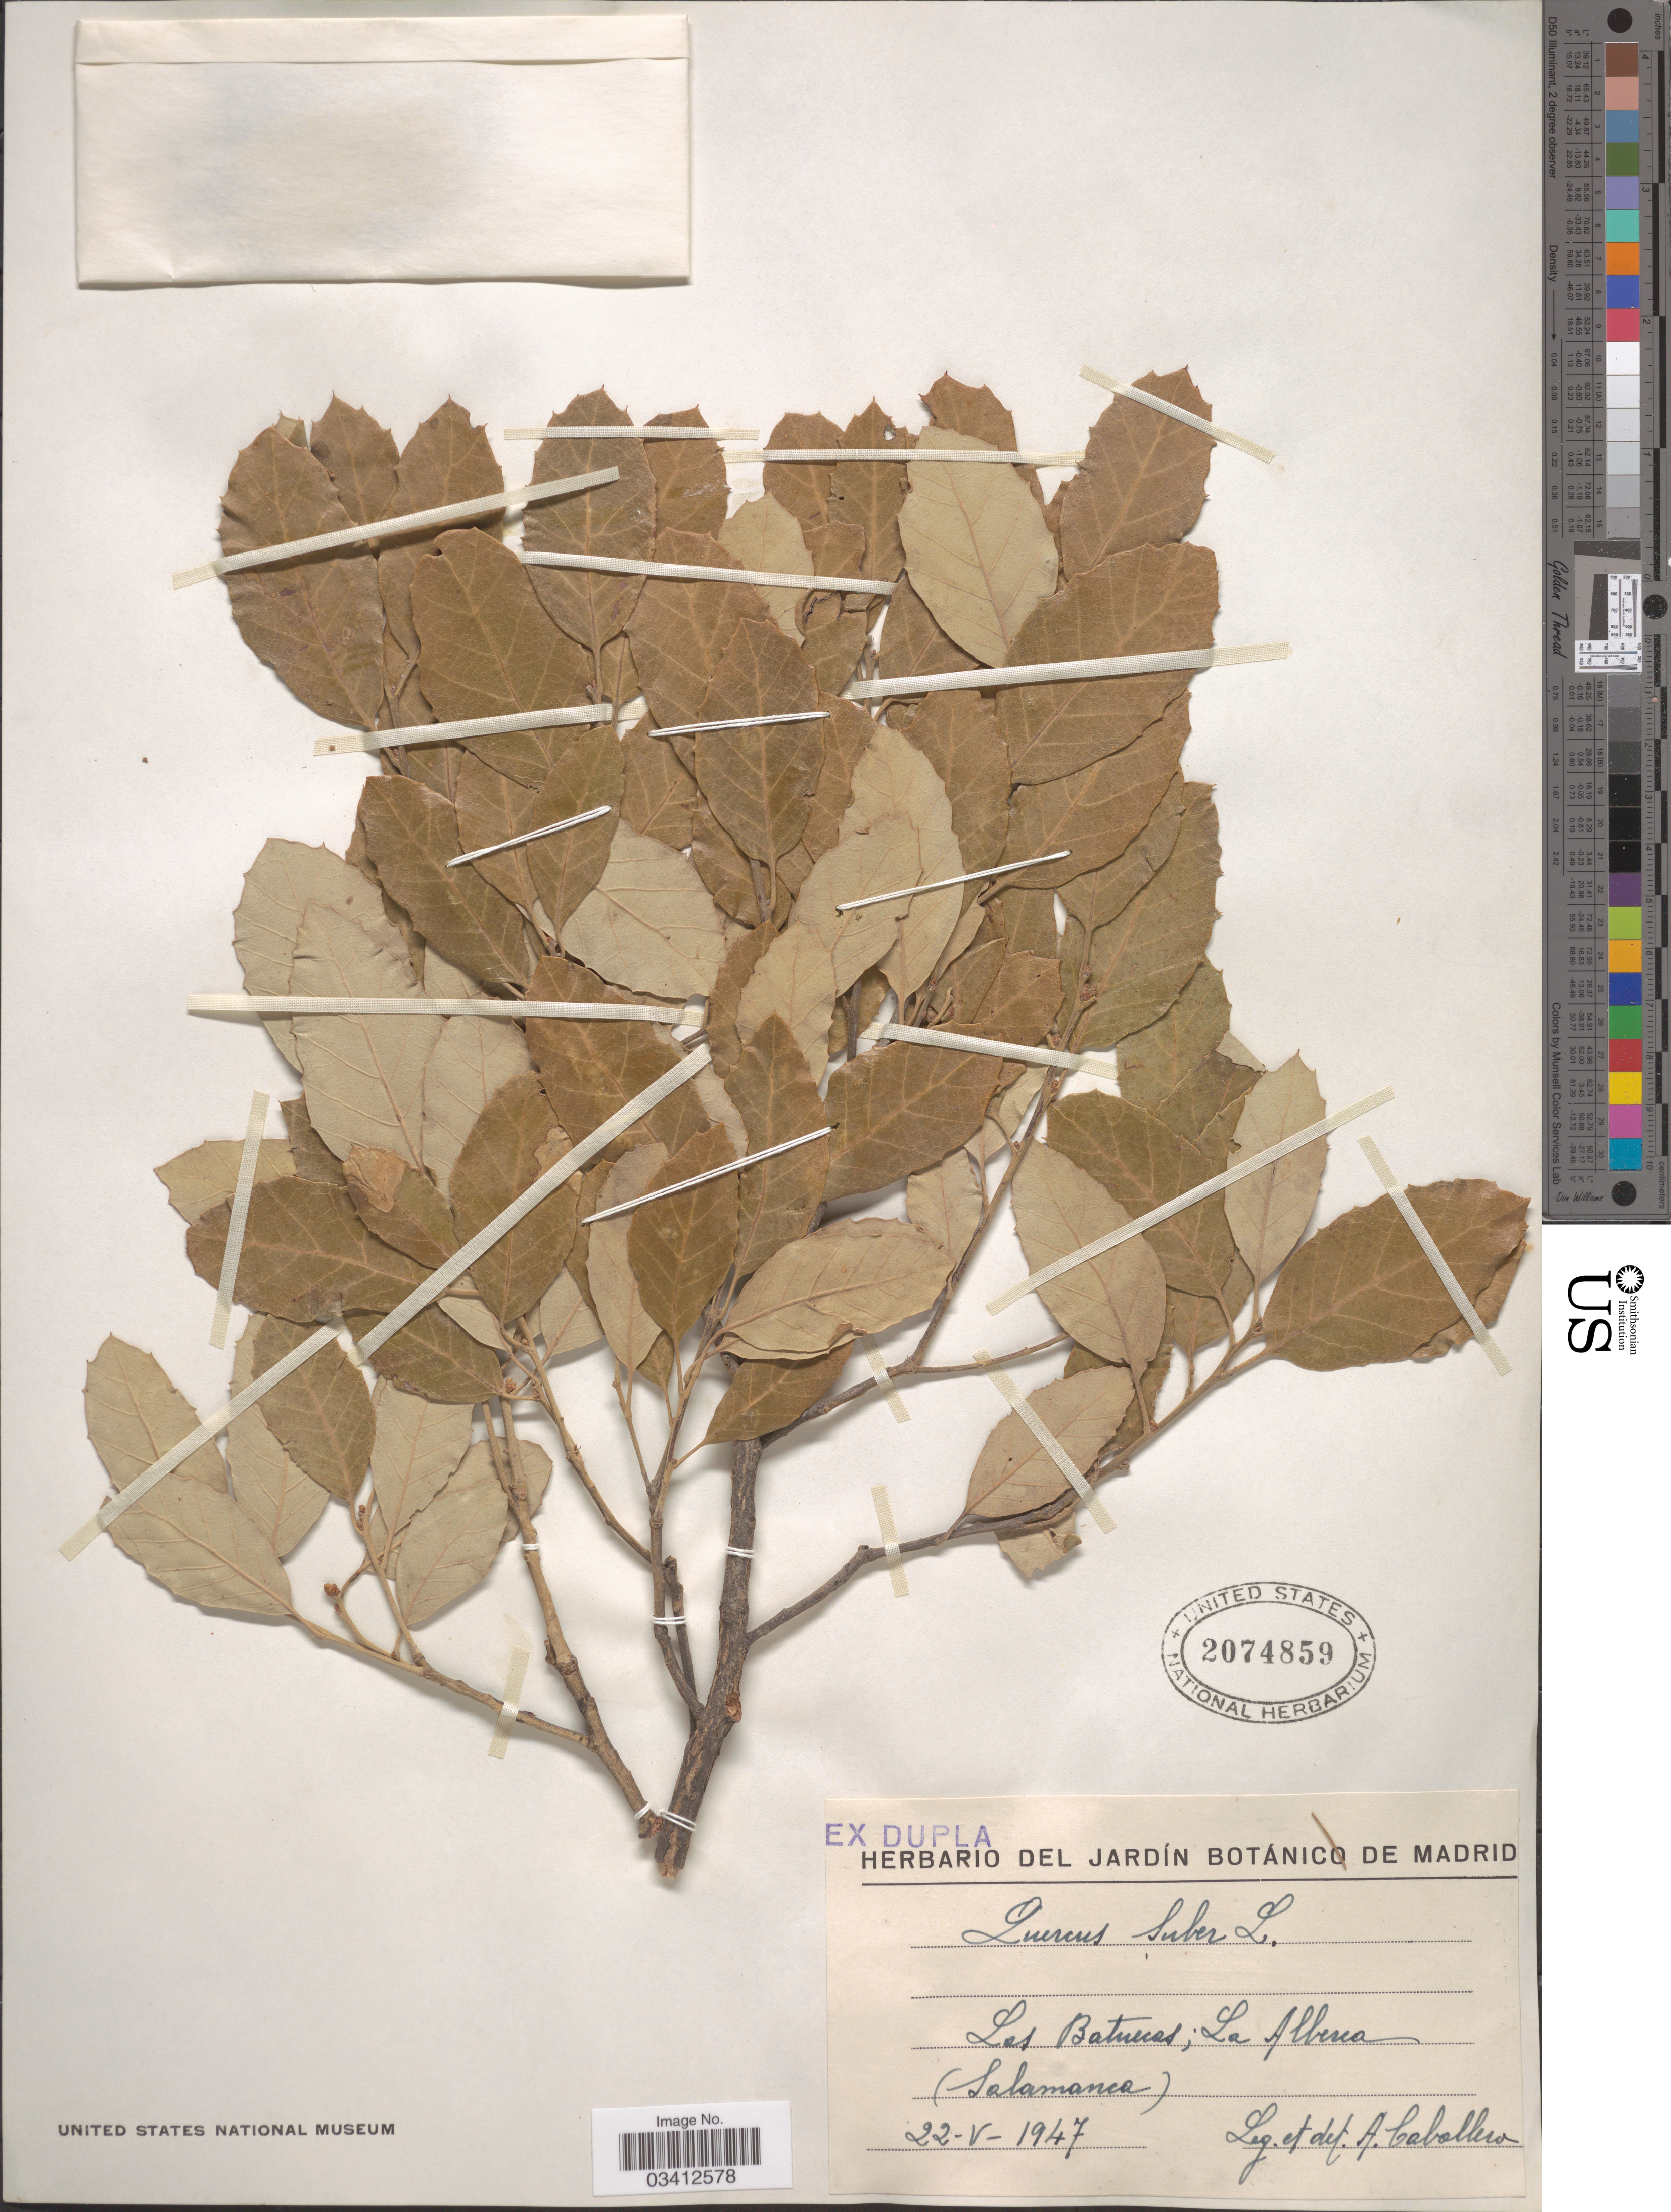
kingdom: Plantae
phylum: Tracheophyta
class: Magnoliopsida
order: Fagales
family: Fagaceae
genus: Quercus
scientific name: Quercus suber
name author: L.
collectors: A. Caballero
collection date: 1947-05-22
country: Spain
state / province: Madrid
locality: Las Batuecas; La Alberca. (Salamanca).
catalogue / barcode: US 2074859